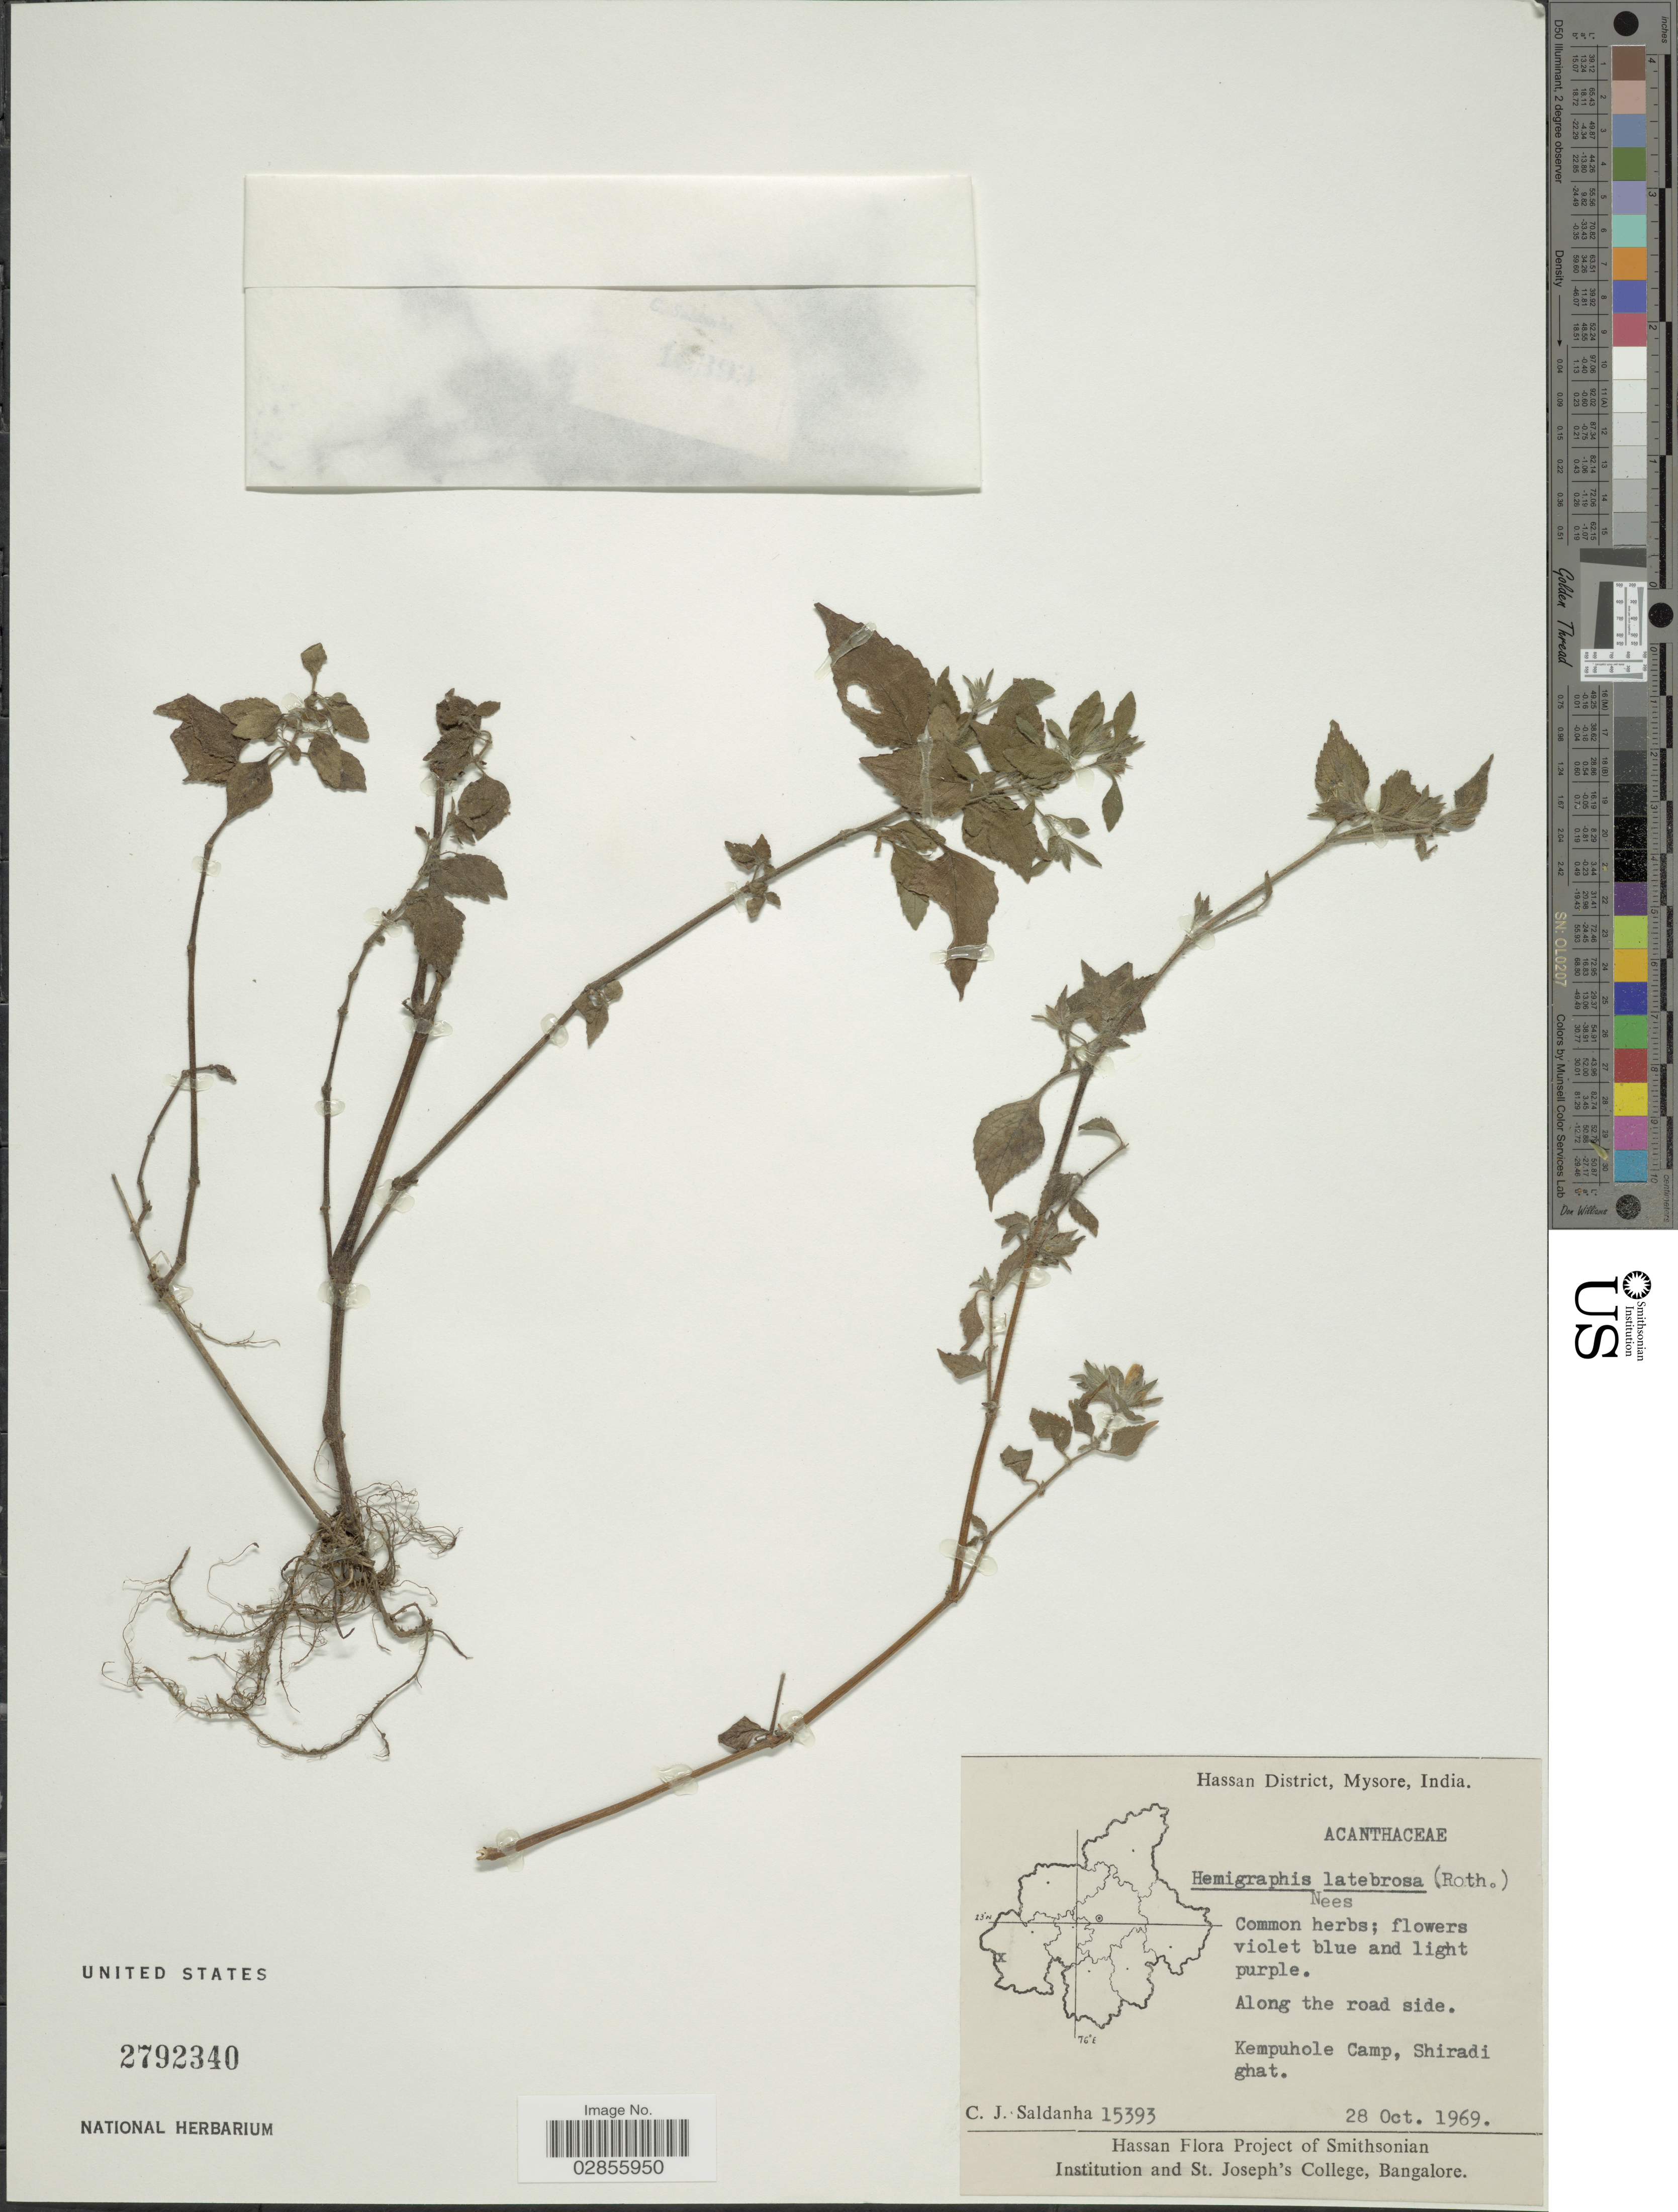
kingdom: Plantae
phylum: Tracheophyta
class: Magnoliopsida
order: Lamiales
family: Acanthaceae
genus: Hemigraphis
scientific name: Hemigraphis latebrosa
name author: (A. Roth) Nees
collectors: C. J. Saldanha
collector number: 15393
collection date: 1969-10-28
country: India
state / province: Karnataka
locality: Hassan District, Mysore. Kempuhole Camp, Shiradi ghat.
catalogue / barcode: US 2792340